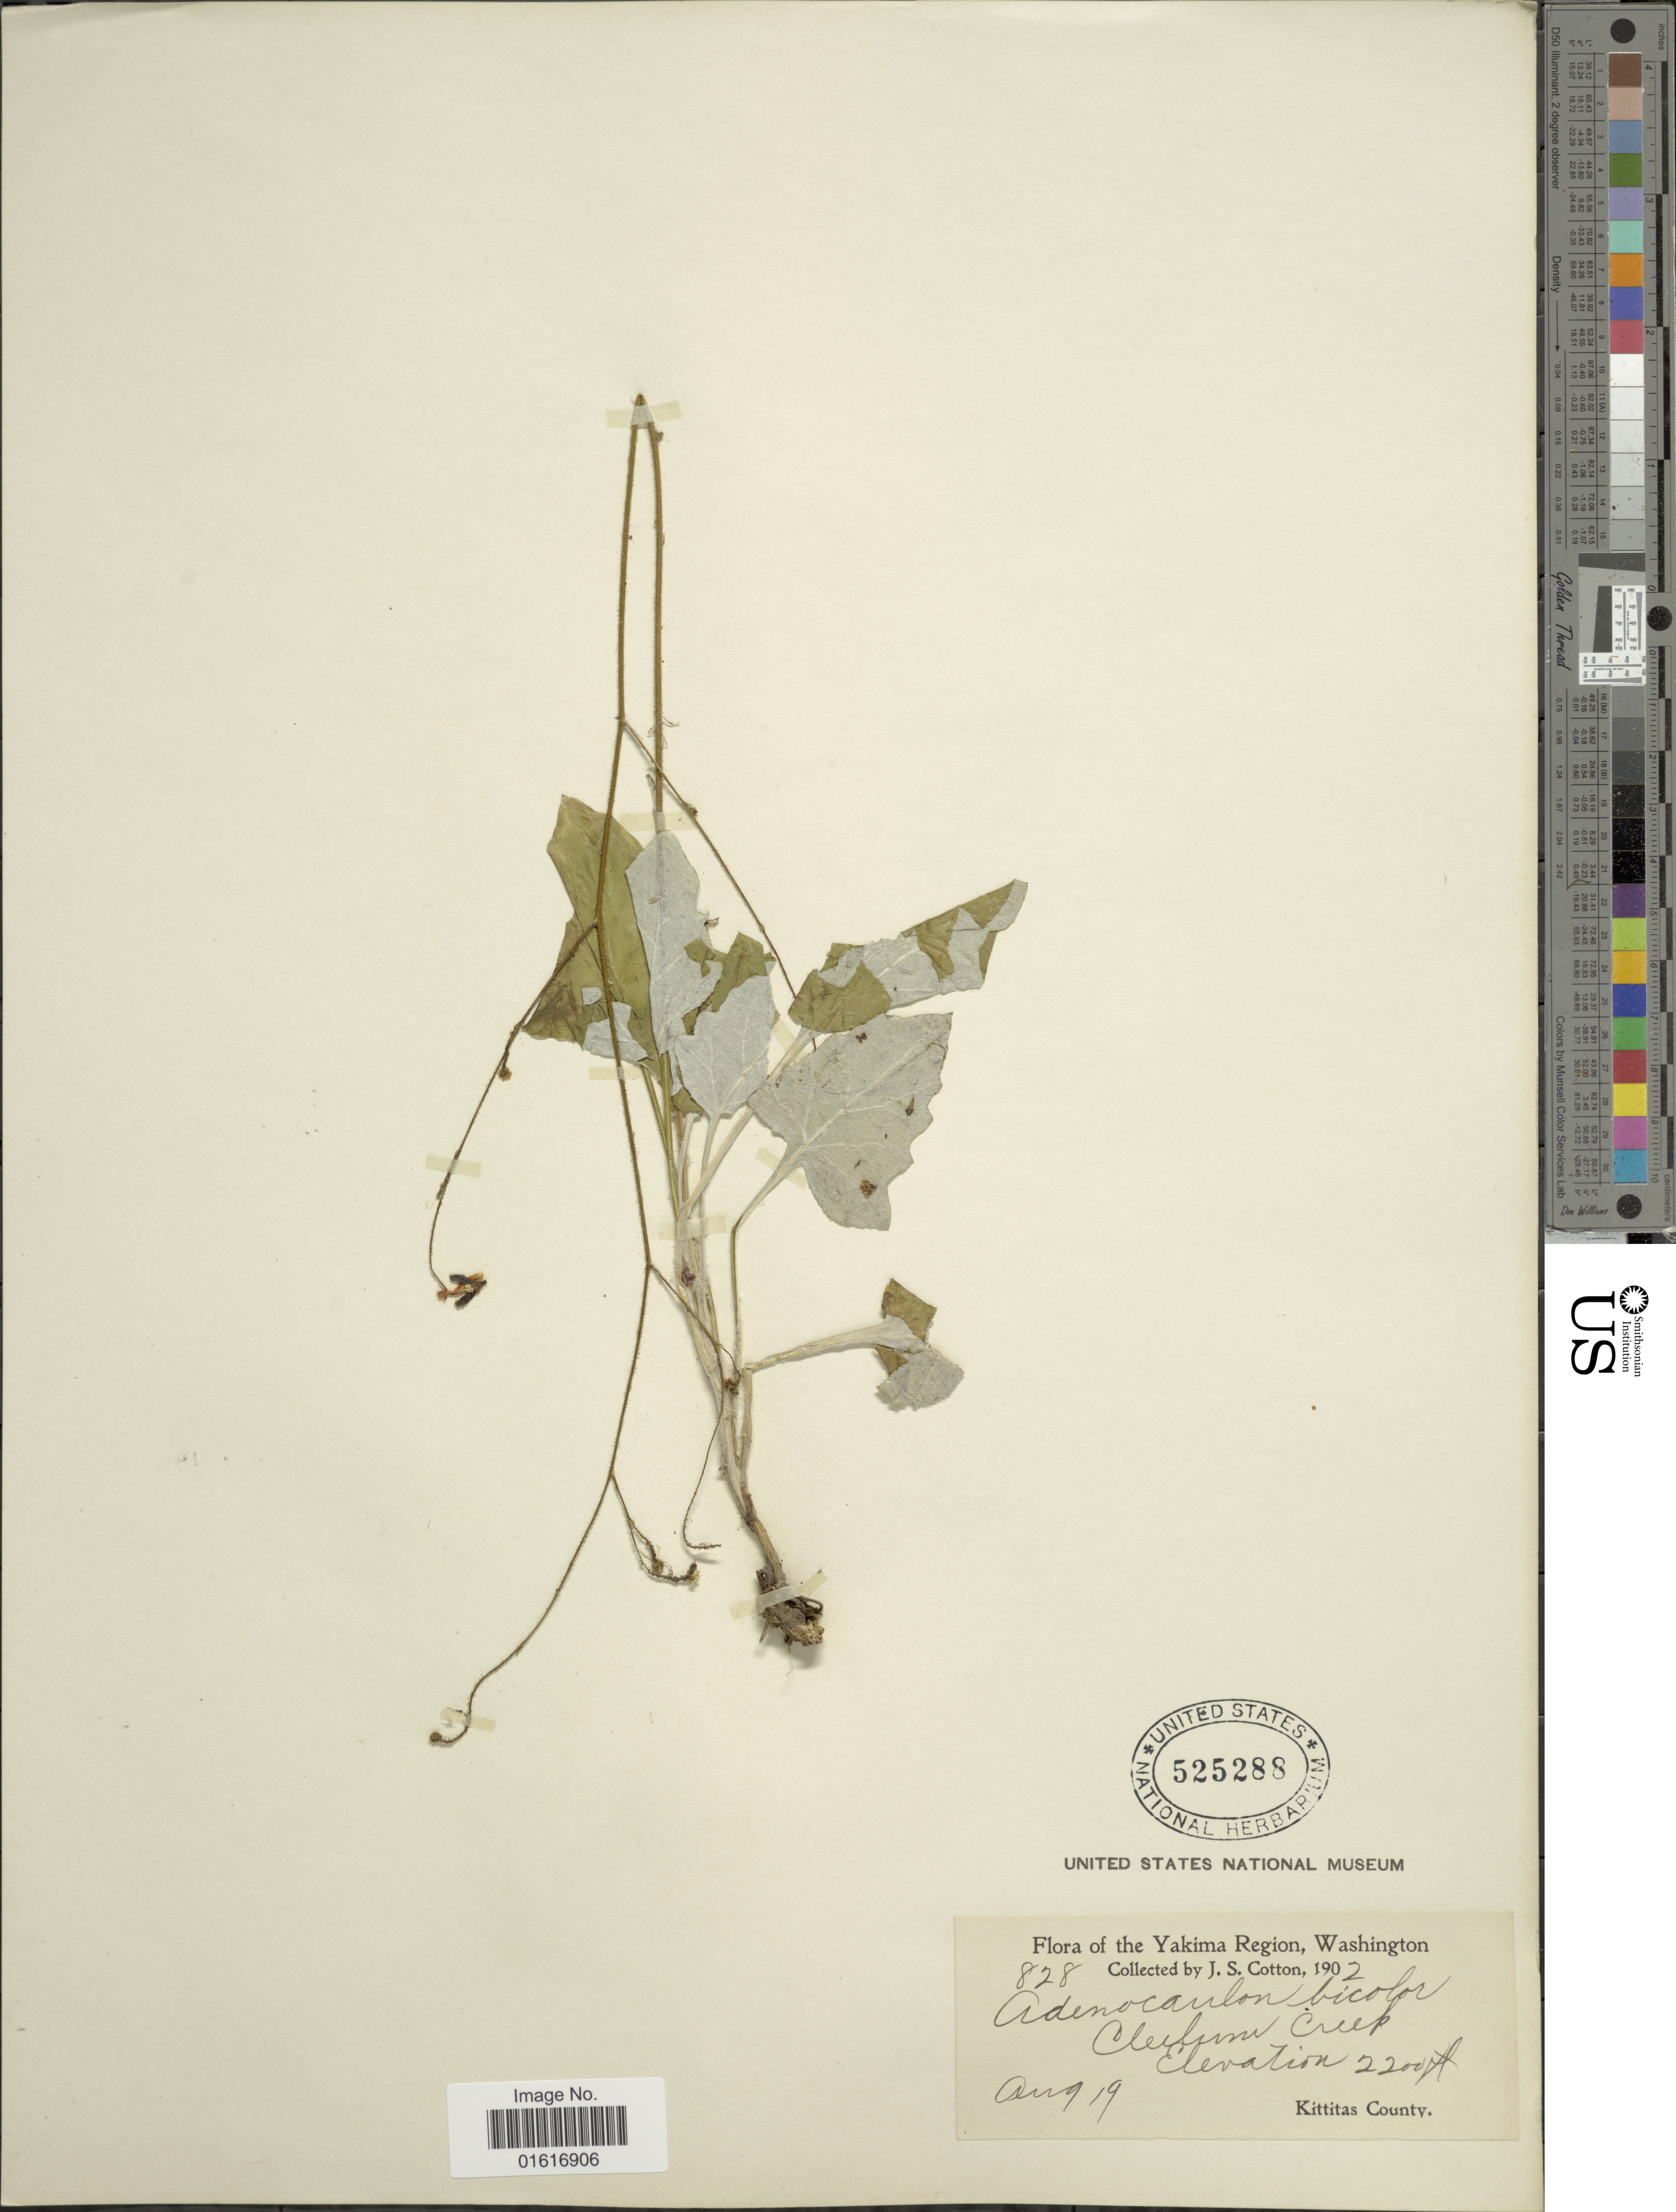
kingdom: Plantae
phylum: Tracheophyta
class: Magnoliopsida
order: Asterales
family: Asteraceae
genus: Adenocaulon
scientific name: Adenocaulon bicolor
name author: Hook.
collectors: J. S. Cotton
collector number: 828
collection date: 1902-08-19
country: United States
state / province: Washington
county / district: Kittitas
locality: Yakima Region, Cleelum Creek, Kittitas County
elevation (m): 671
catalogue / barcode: US 525288